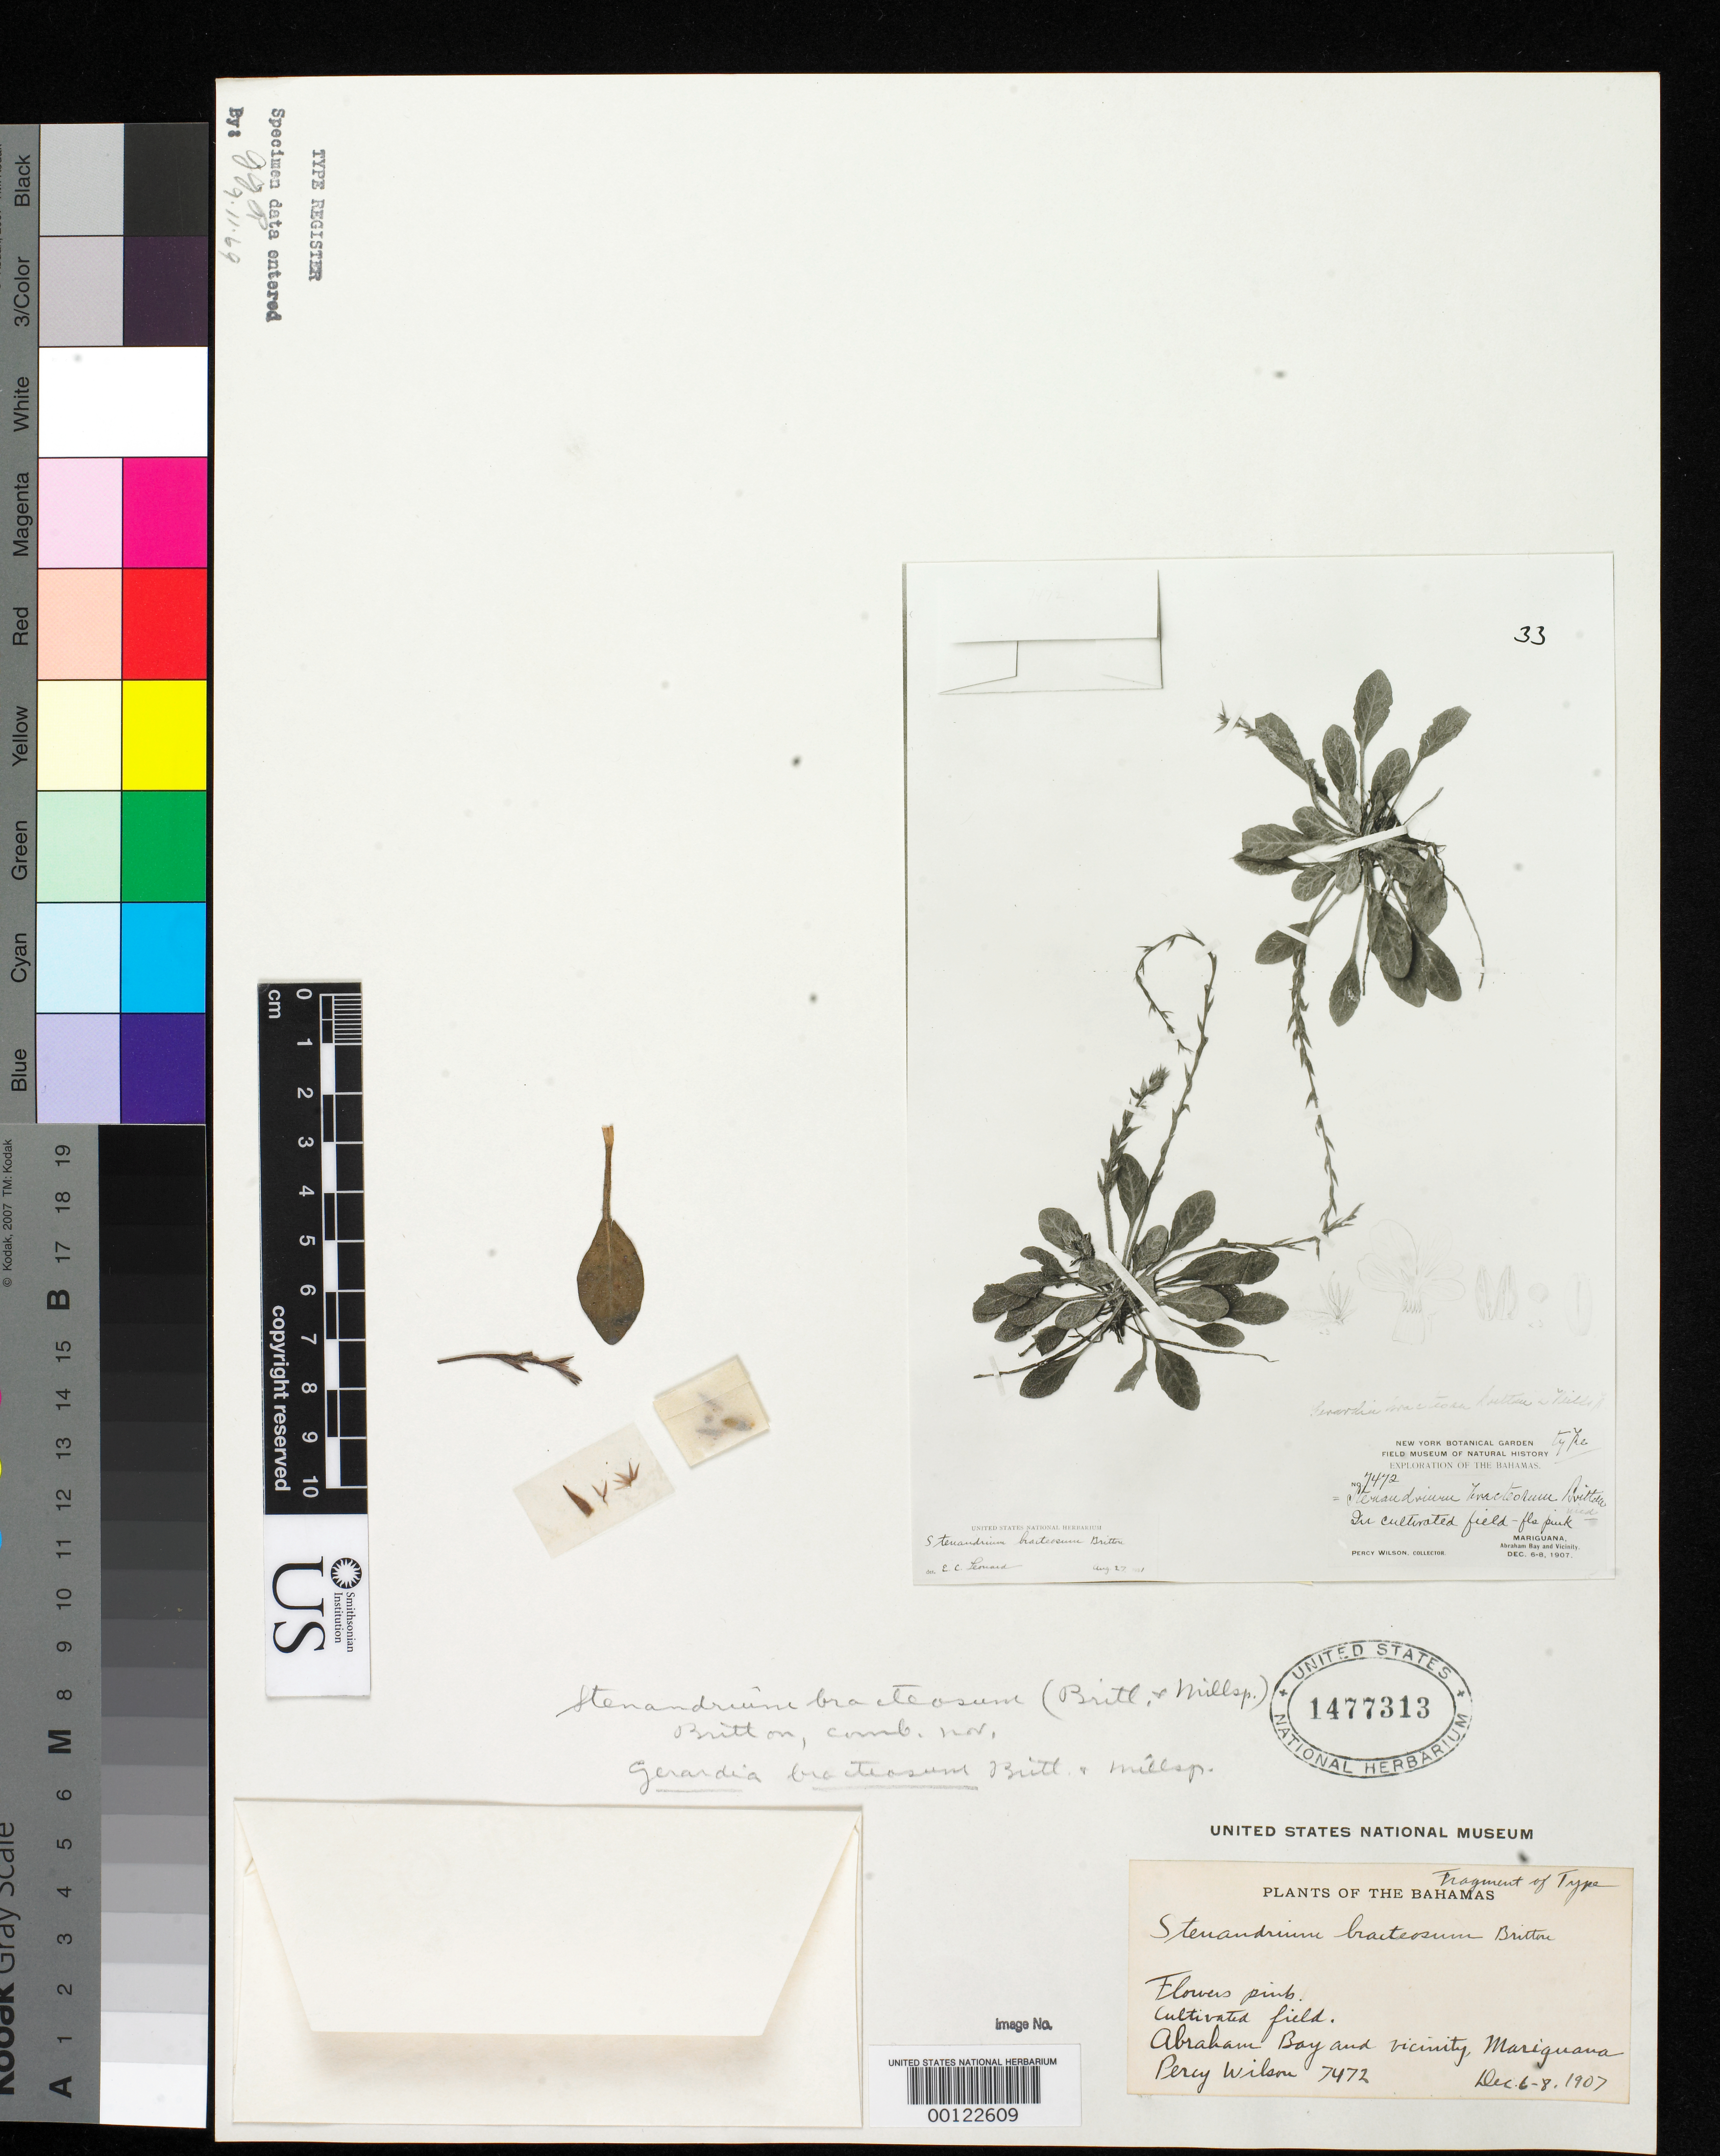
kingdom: Plantae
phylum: Tracheophyta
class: Magnoliopsida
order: Lamiales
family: Acanthaceae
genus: Gerardia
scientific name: Gerardia bracteosa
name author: Britton & Millsp.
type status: Isotype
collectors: P. Wilson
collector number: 7472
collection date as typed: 08 Dec 1907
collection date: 1907-12-08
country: Bahamas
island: Mariguana Island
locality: Abraham Bay.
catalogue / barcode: US 1477313